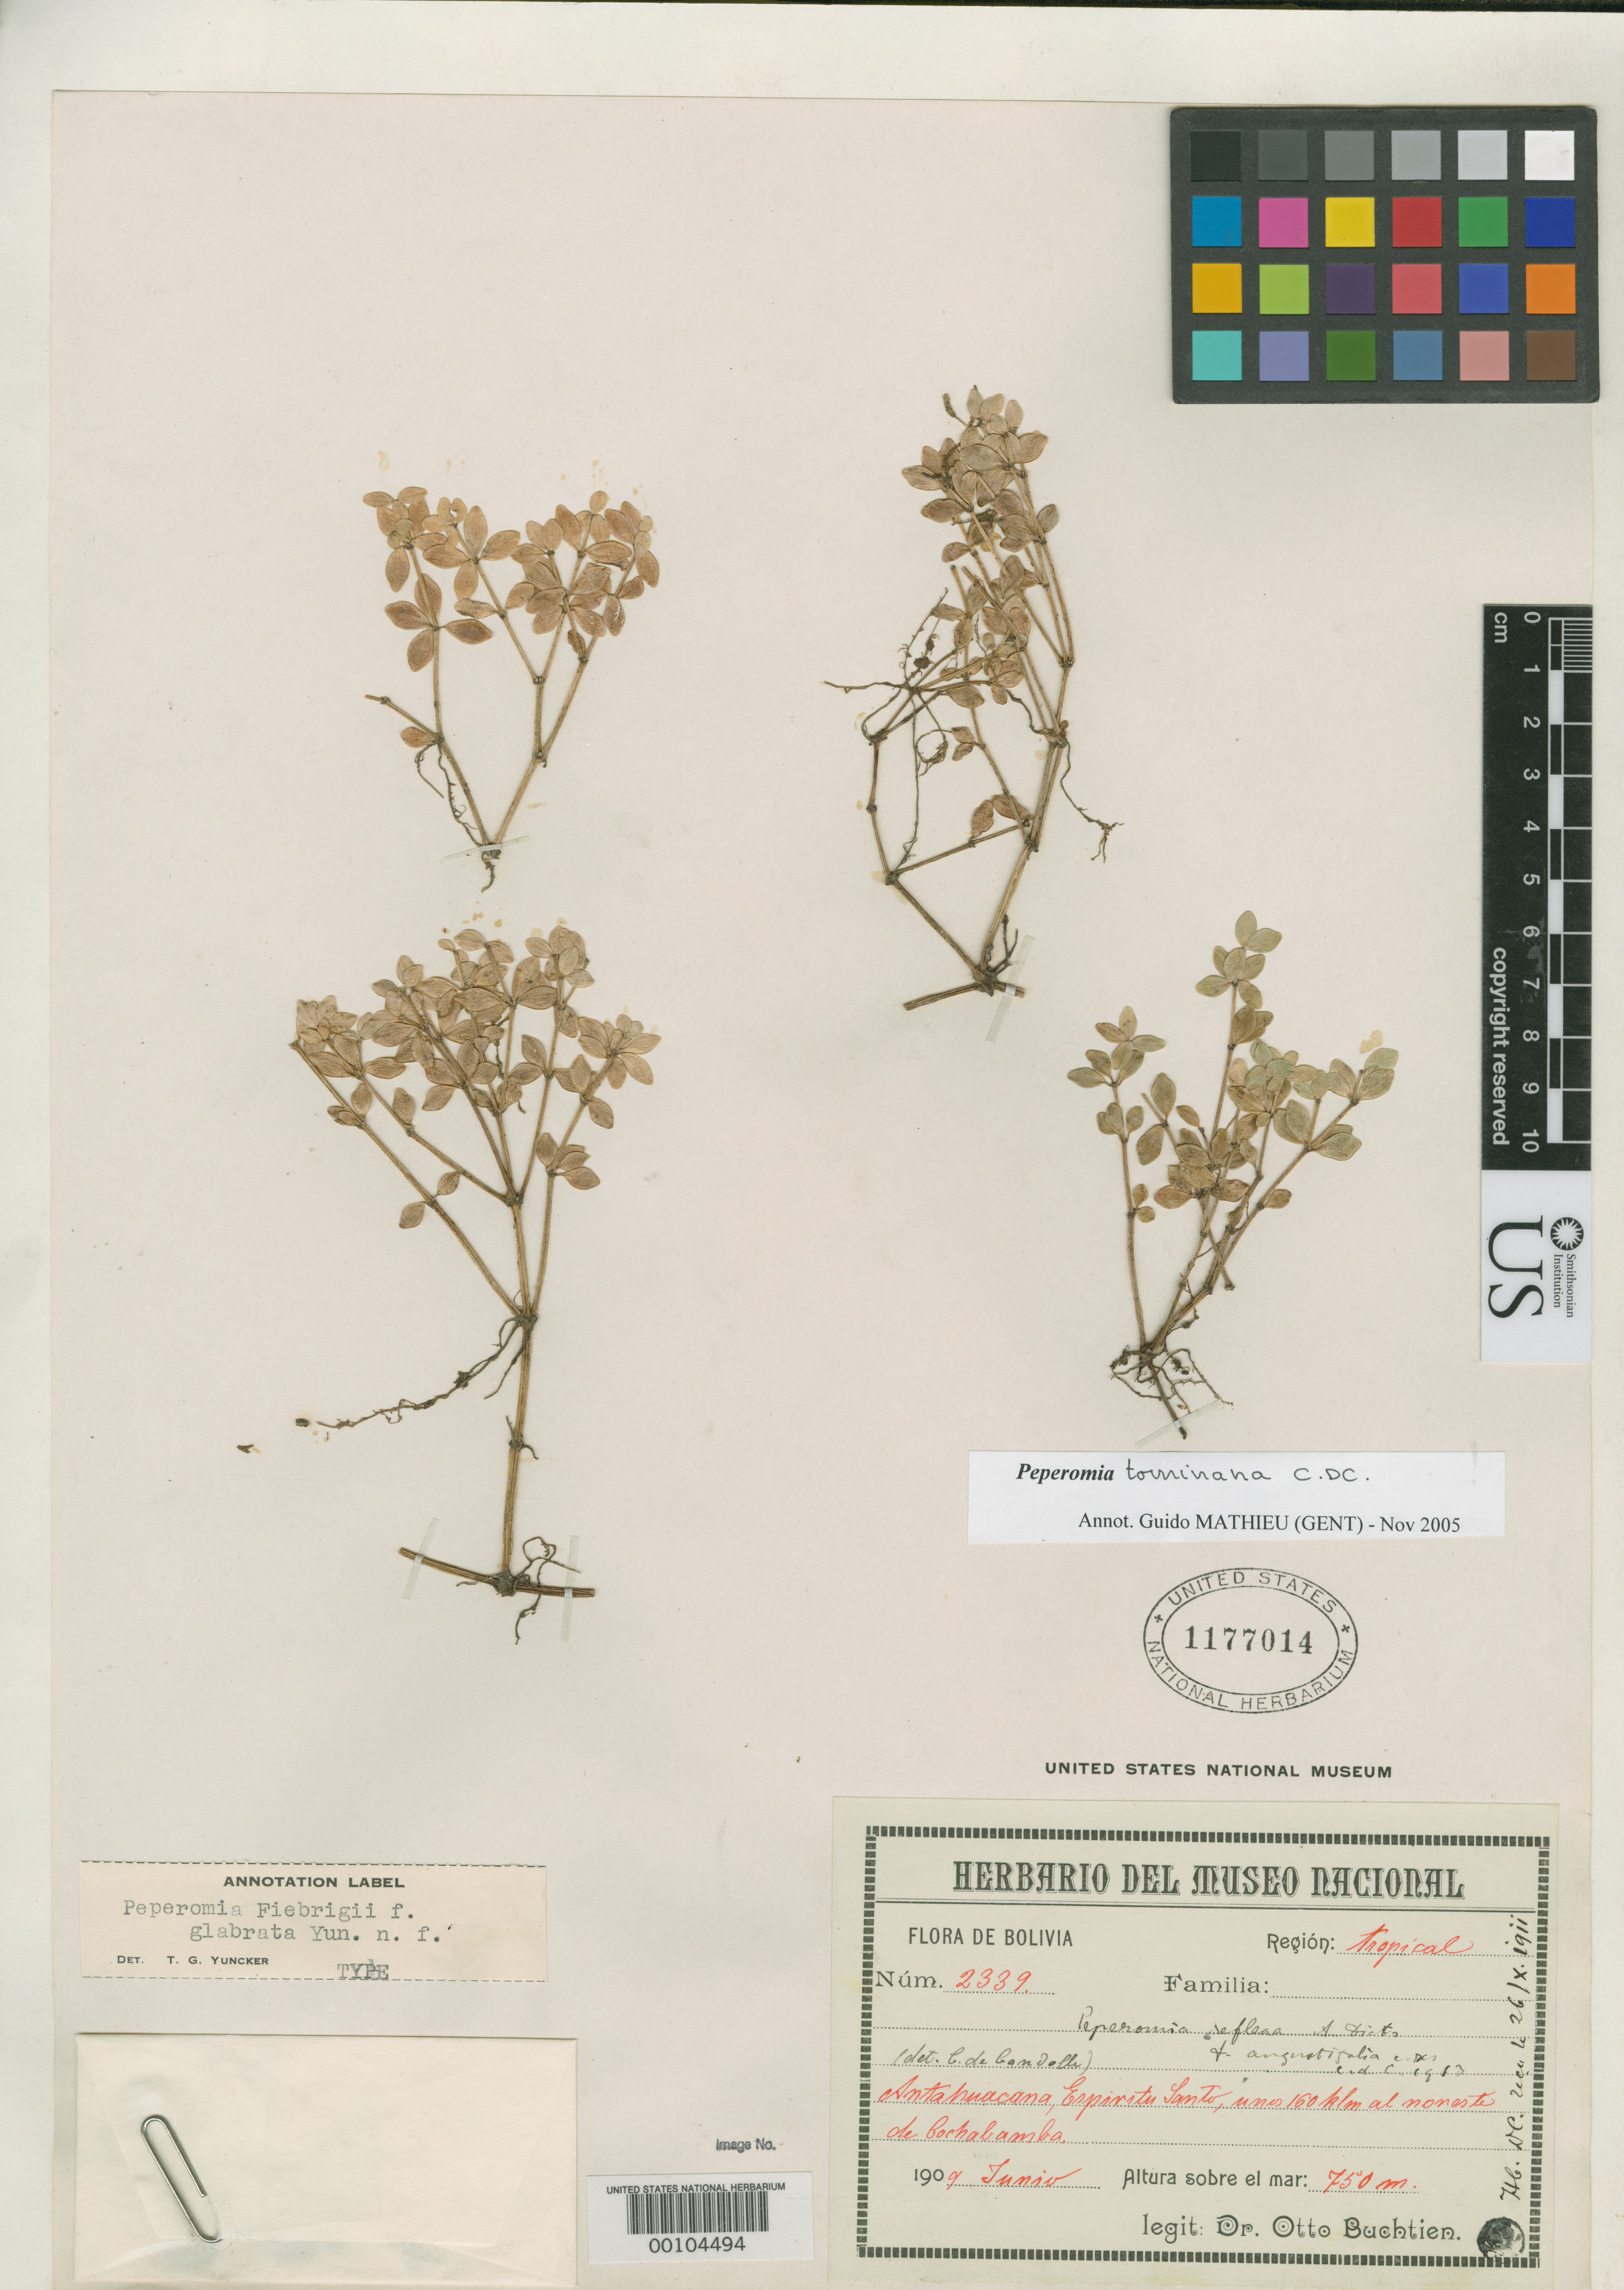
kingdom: Plantae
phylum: Tracheophyta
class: Magnoliopsida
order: Piperales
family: Piperaceae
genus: Peperomia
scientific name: Peperomia fiebrigii f. glabrata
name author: Yunck.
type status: Holotype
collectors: O. Buchtien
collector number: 2339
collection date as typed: Jun 1909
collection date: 1909-06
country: Bolivia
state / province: Cochabamba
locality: Antahuacana, Espirito Santo, 160 km NE of Cochabamba.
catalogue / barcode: US 1177014